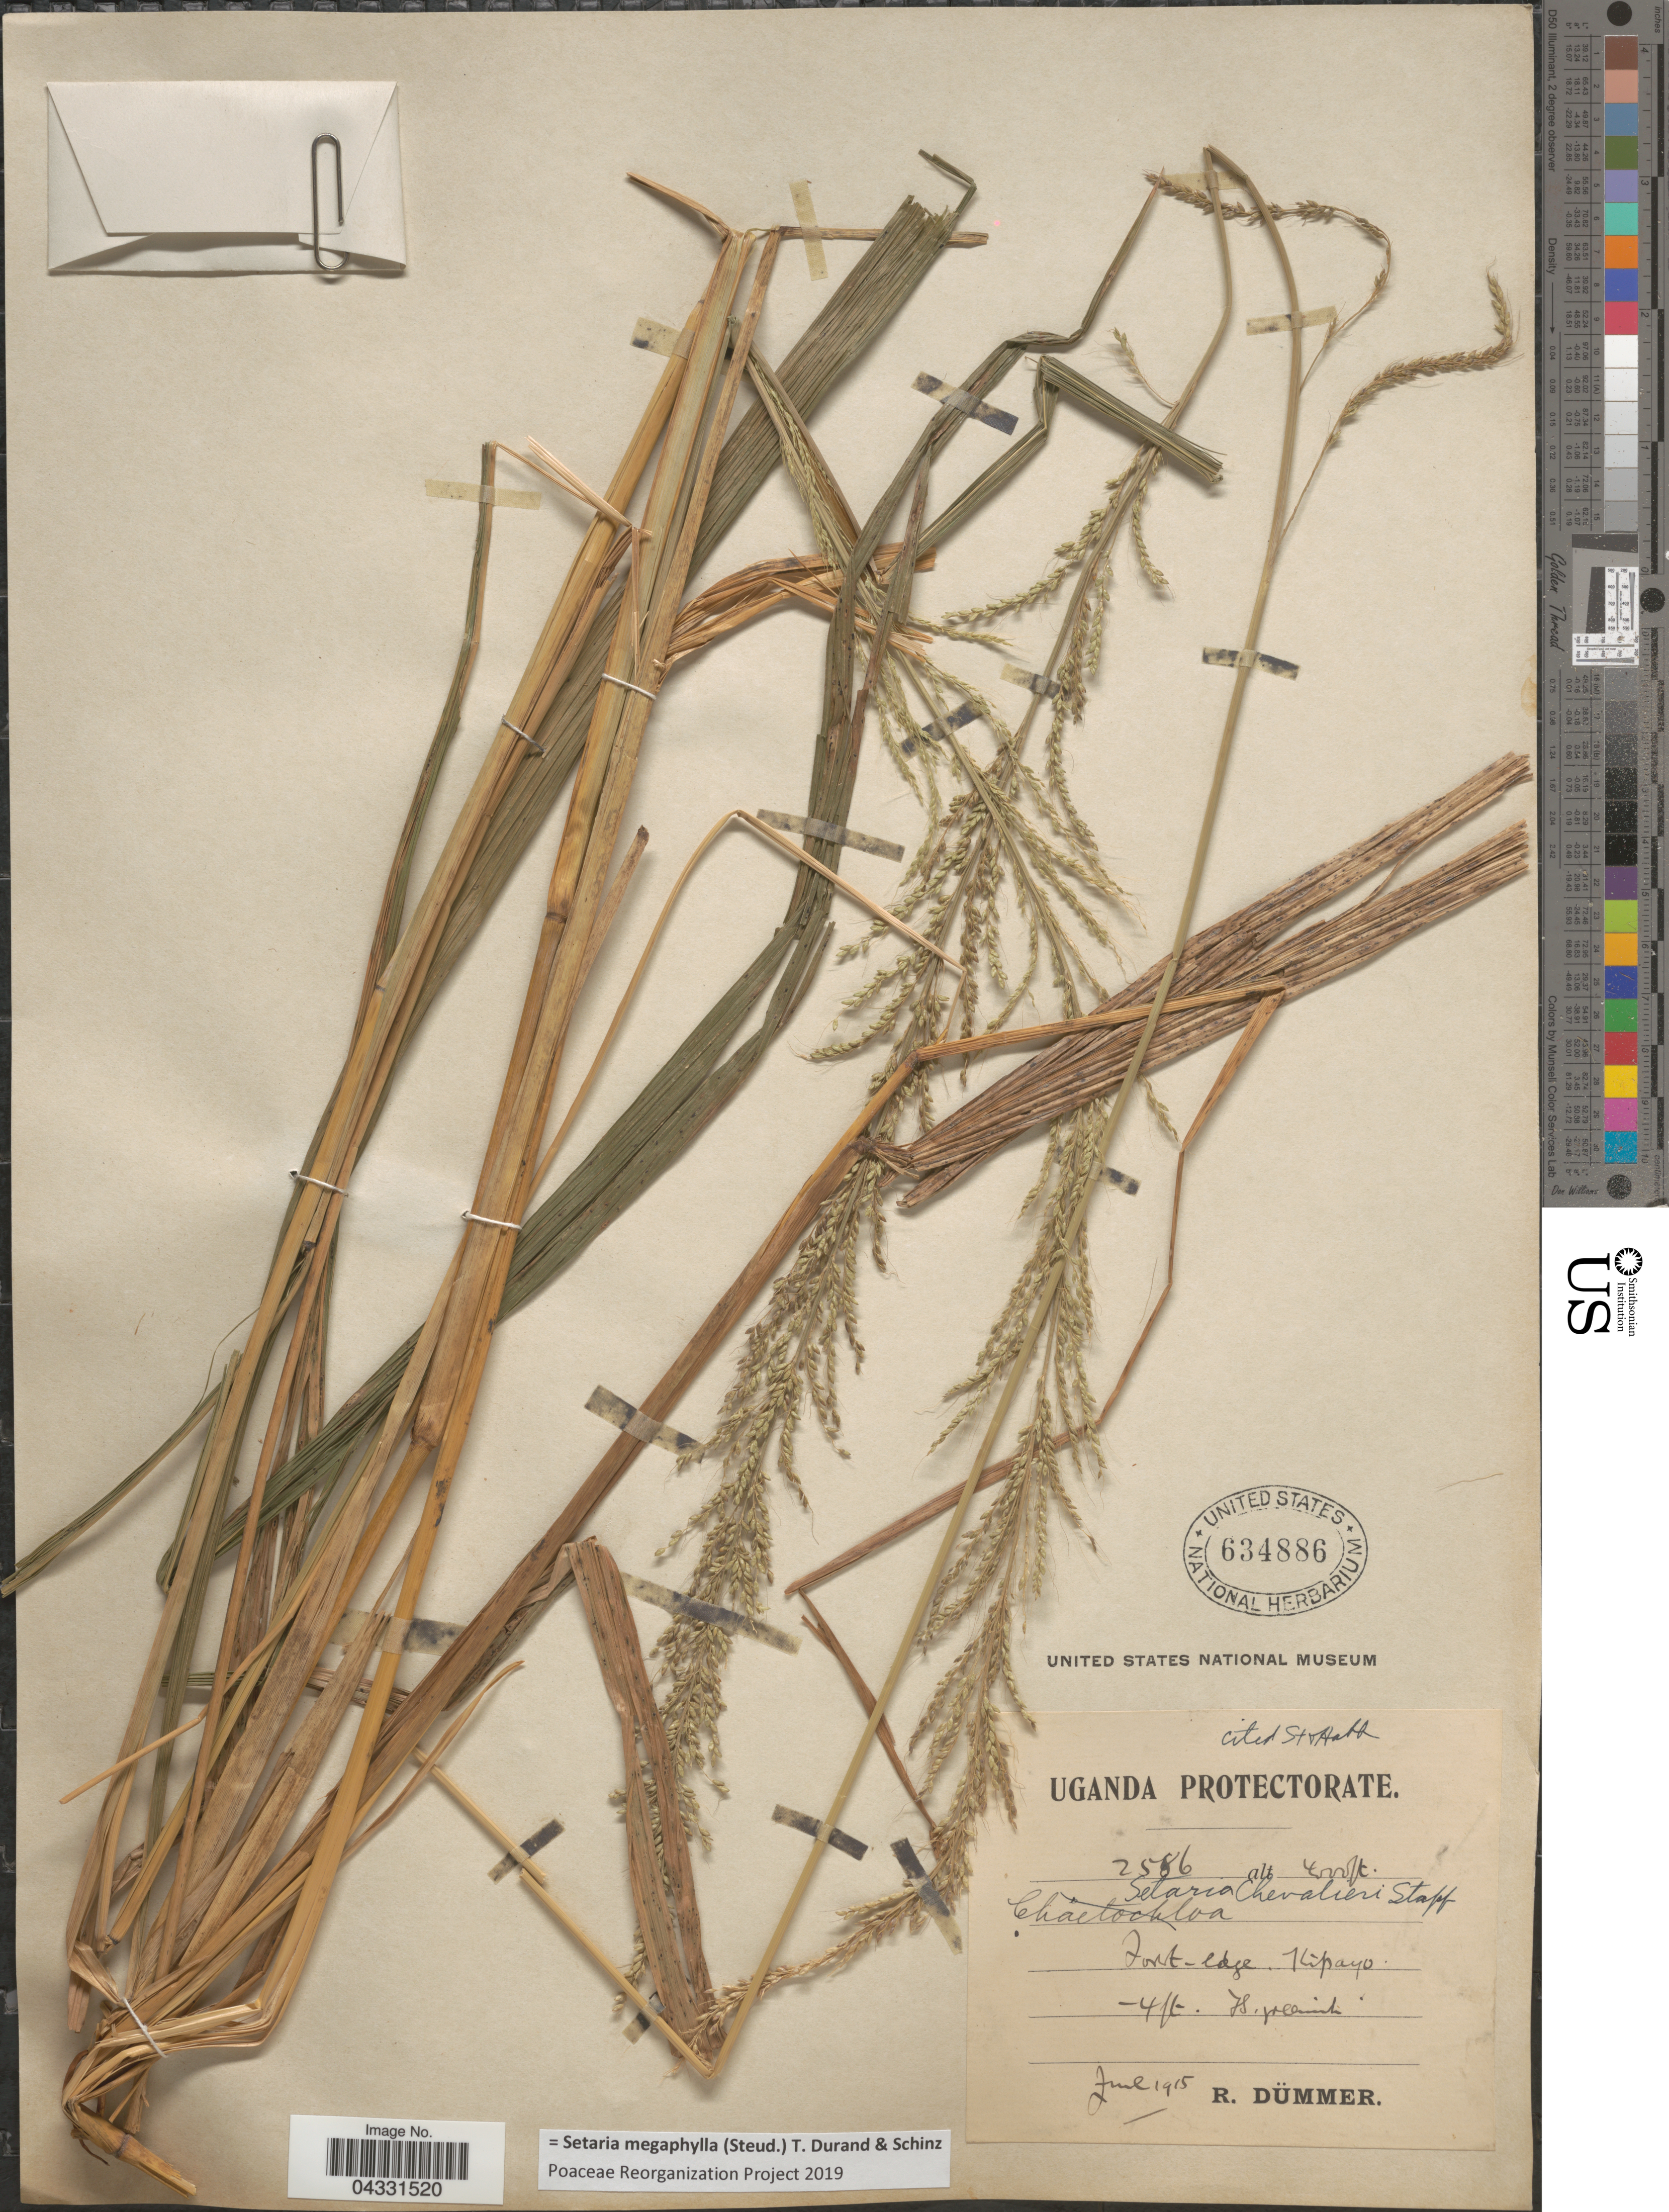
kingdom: Plantae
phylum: Tracheophyta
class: Liliopsida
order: Poales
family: Poaceae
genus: Setaria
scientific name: Setaria megaphylla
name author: (Steud.) Durieu & Schinz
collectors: R. A. Dümmer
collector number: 2586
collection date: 1915-06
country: Uganda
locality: Uganda Protectorate. Forest-edge. Kipayo.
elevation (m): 1219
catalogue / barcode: US 634886